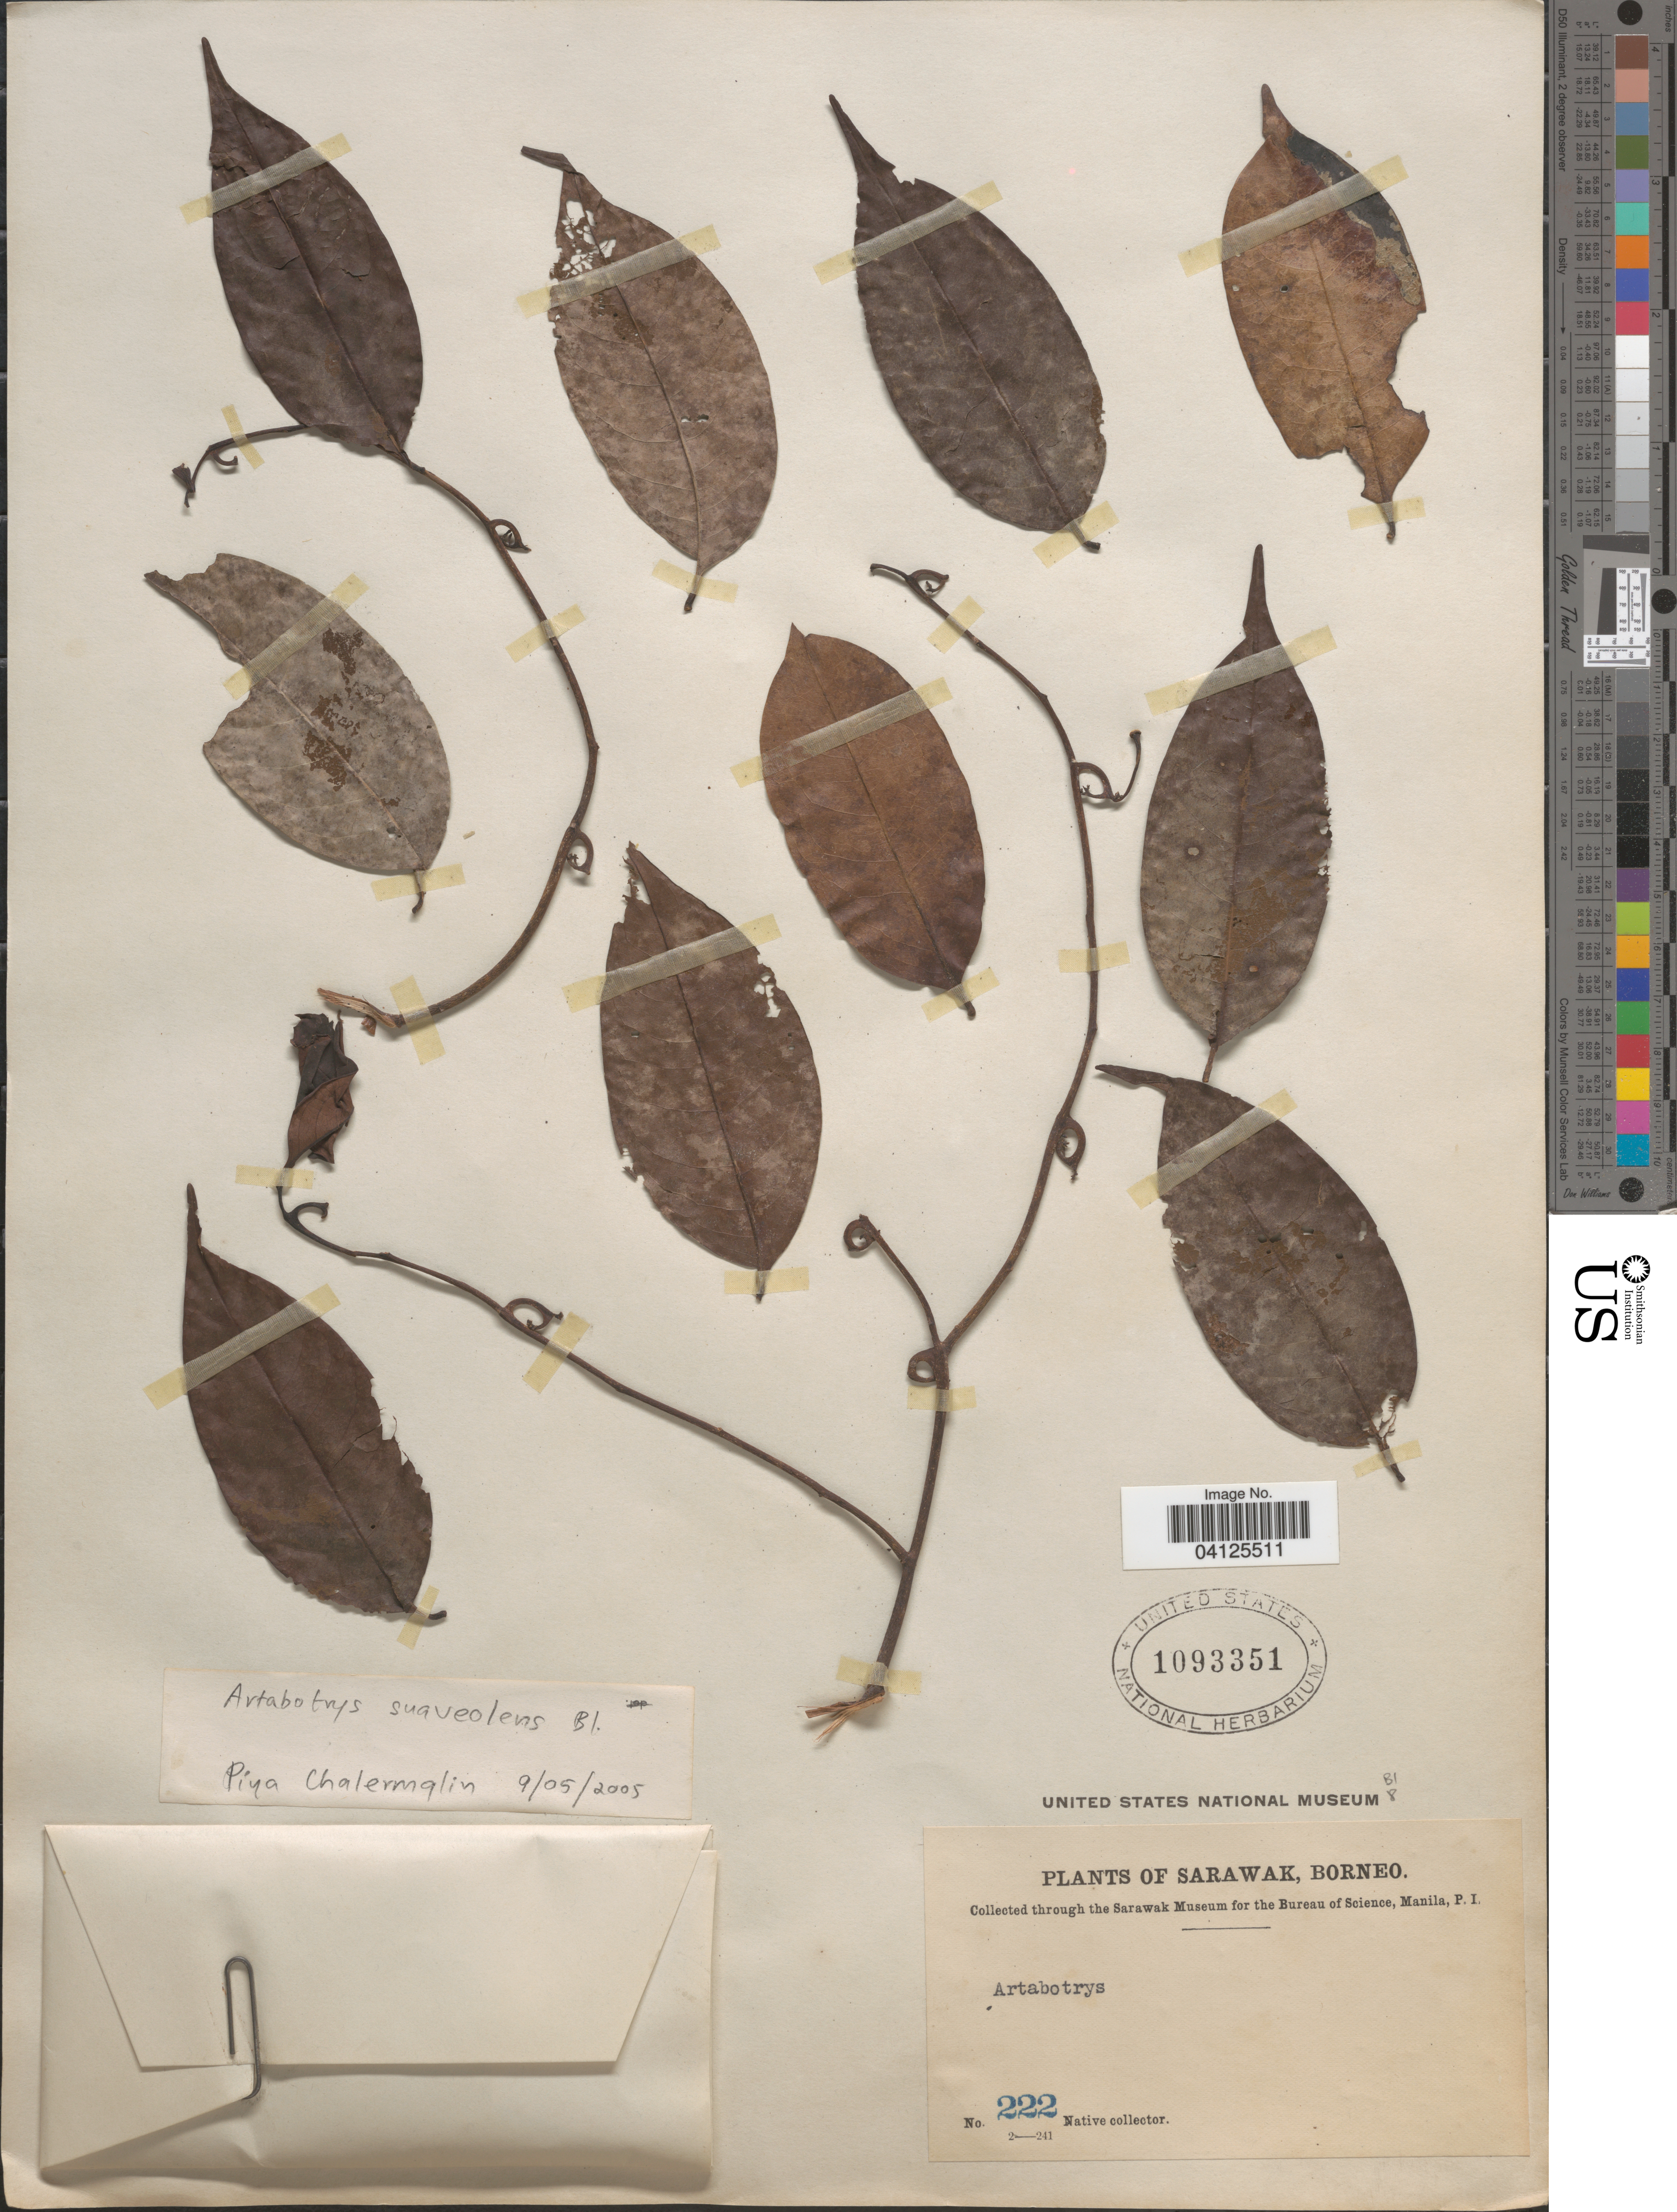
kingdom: Plantae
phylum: Tracheophyta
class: Magnoliopsida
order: Magnoliales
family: Annonaceae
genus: Artabotrys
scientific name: Artabotrys suaveolens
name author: (Blume) Blume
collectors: Native collector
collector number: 222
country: Malaysia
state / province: Sarawak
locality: Borneo.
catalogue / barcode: US 1093351